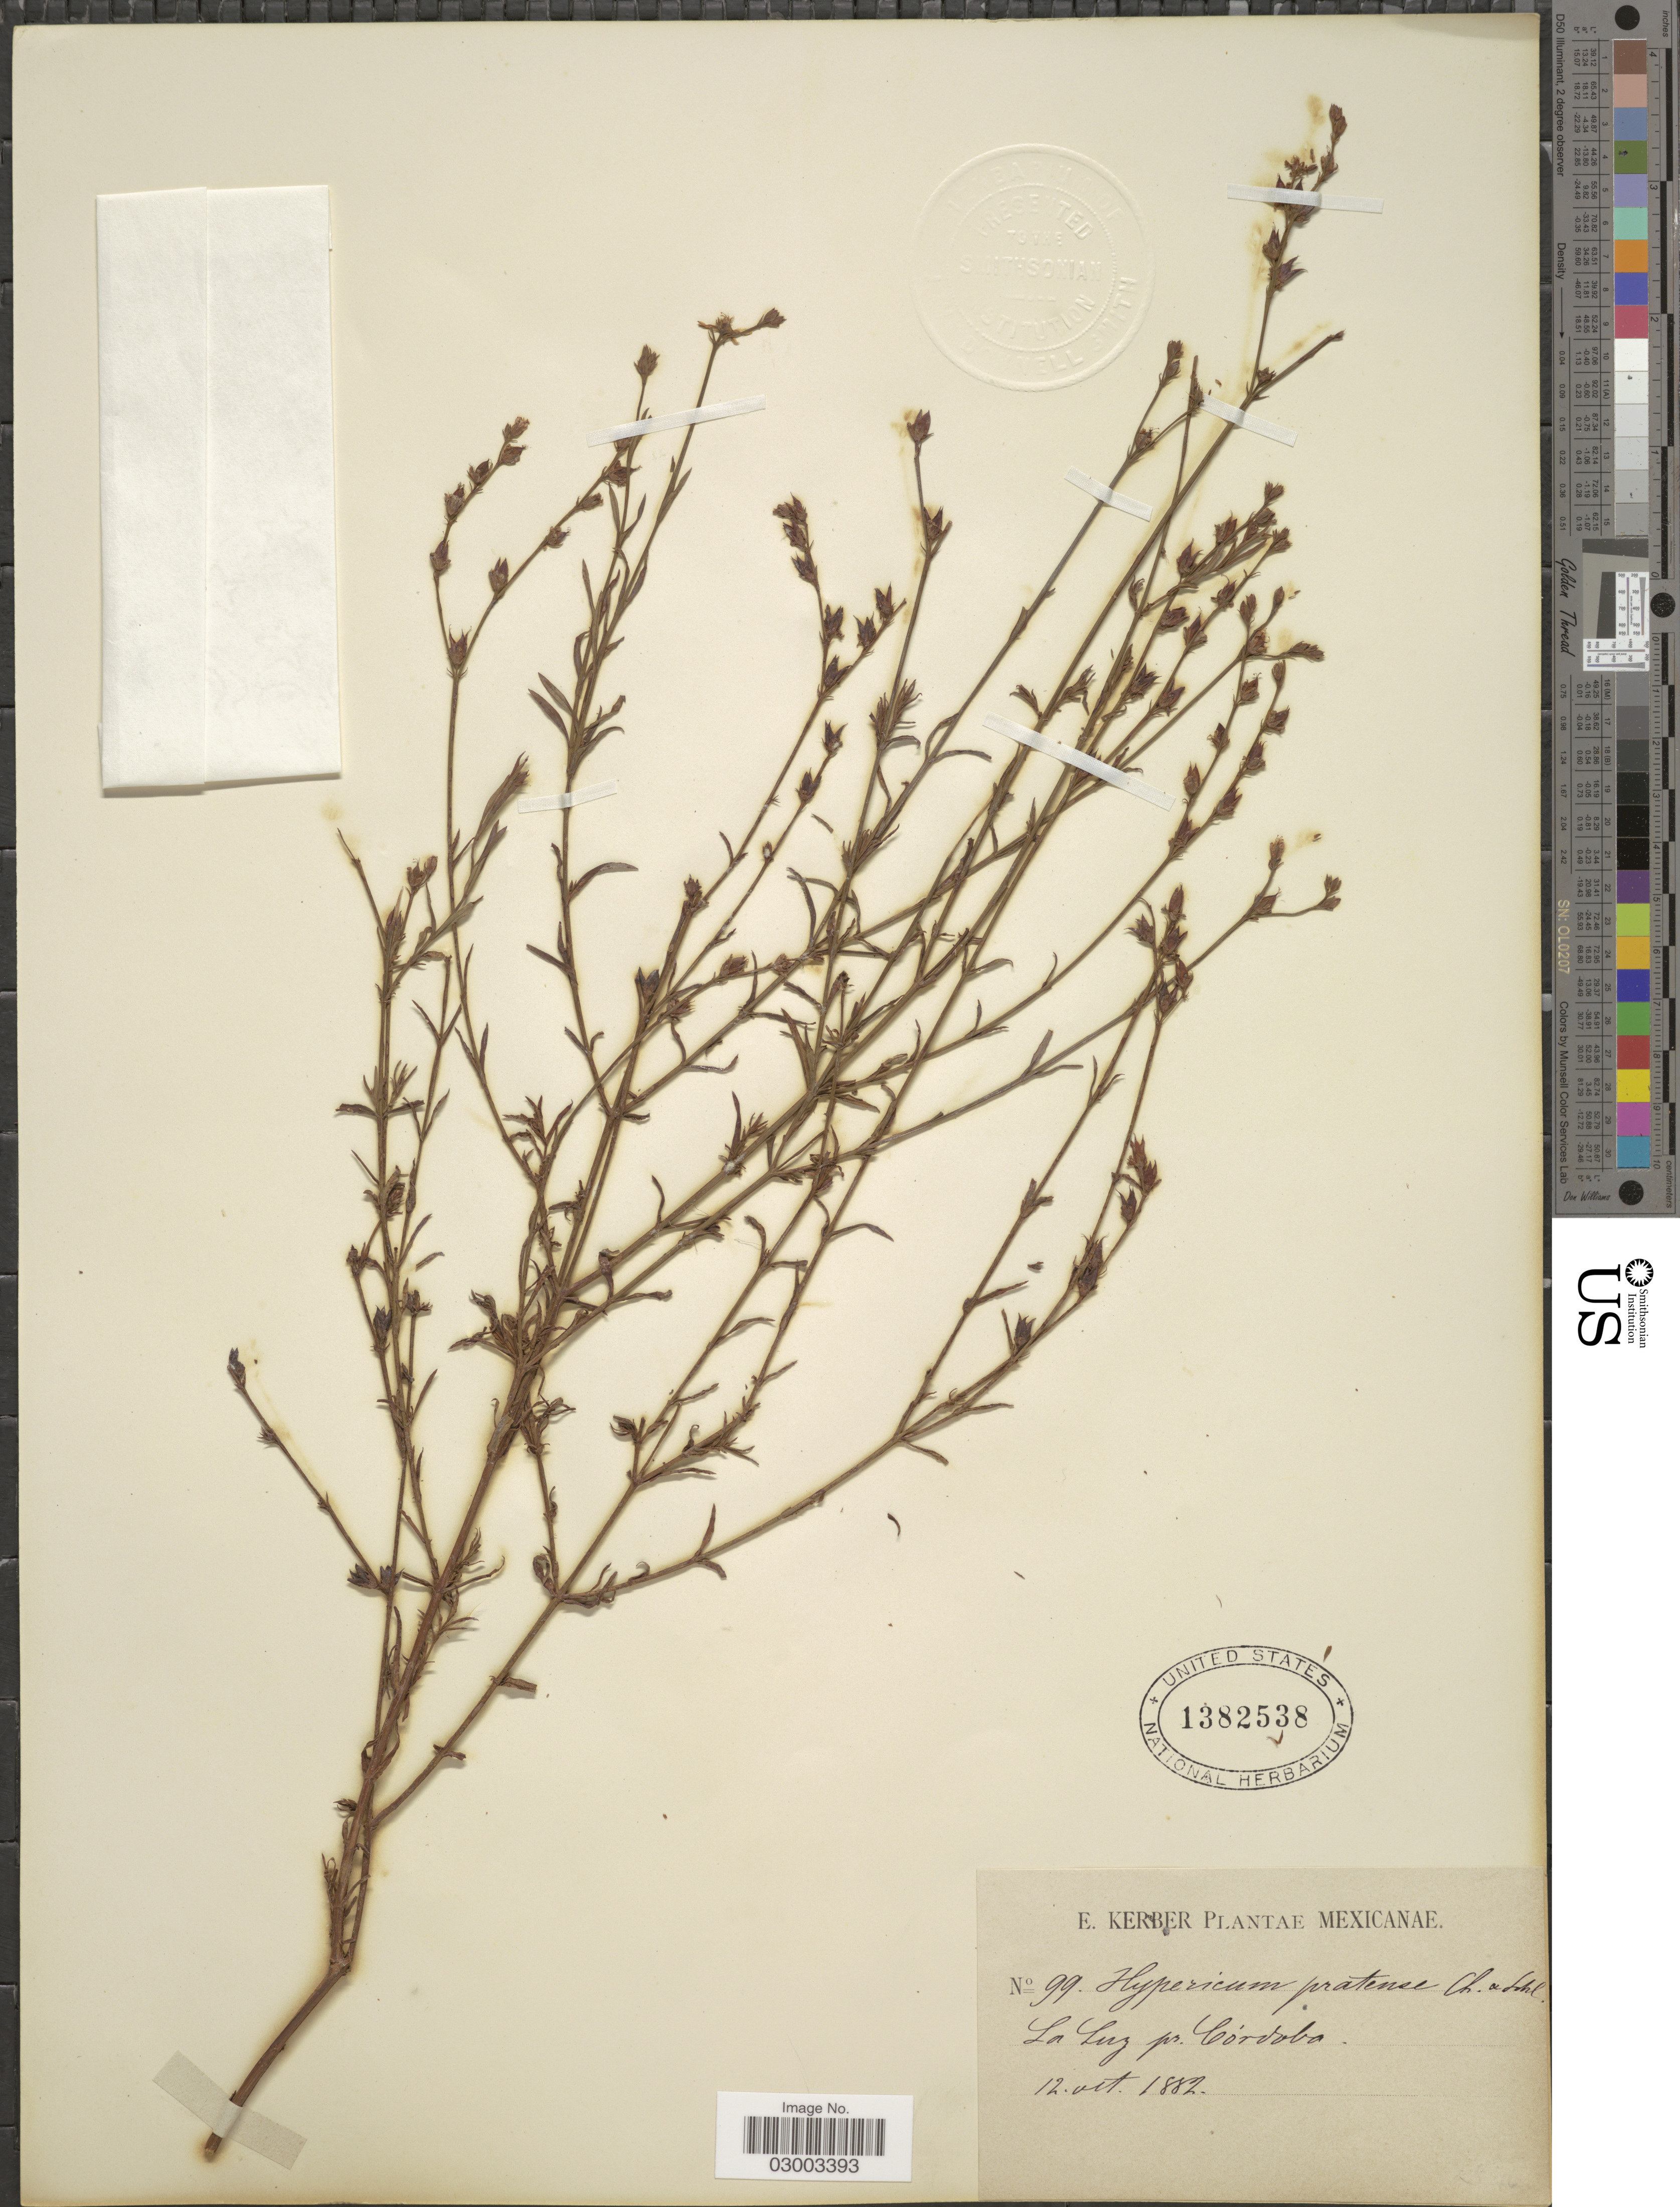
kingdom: Plantae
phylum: Tracheophyta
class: Magnoliopsida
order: Malpighiales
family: Hypericaceae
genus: Hypericum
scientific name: Hypericum silenoides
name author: Juss.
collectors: E. Kerber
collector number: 99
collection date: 1882-08-12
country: Mexico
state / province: Veracruz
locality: La Luz pr. Córdoba.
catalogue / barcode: US 1382538